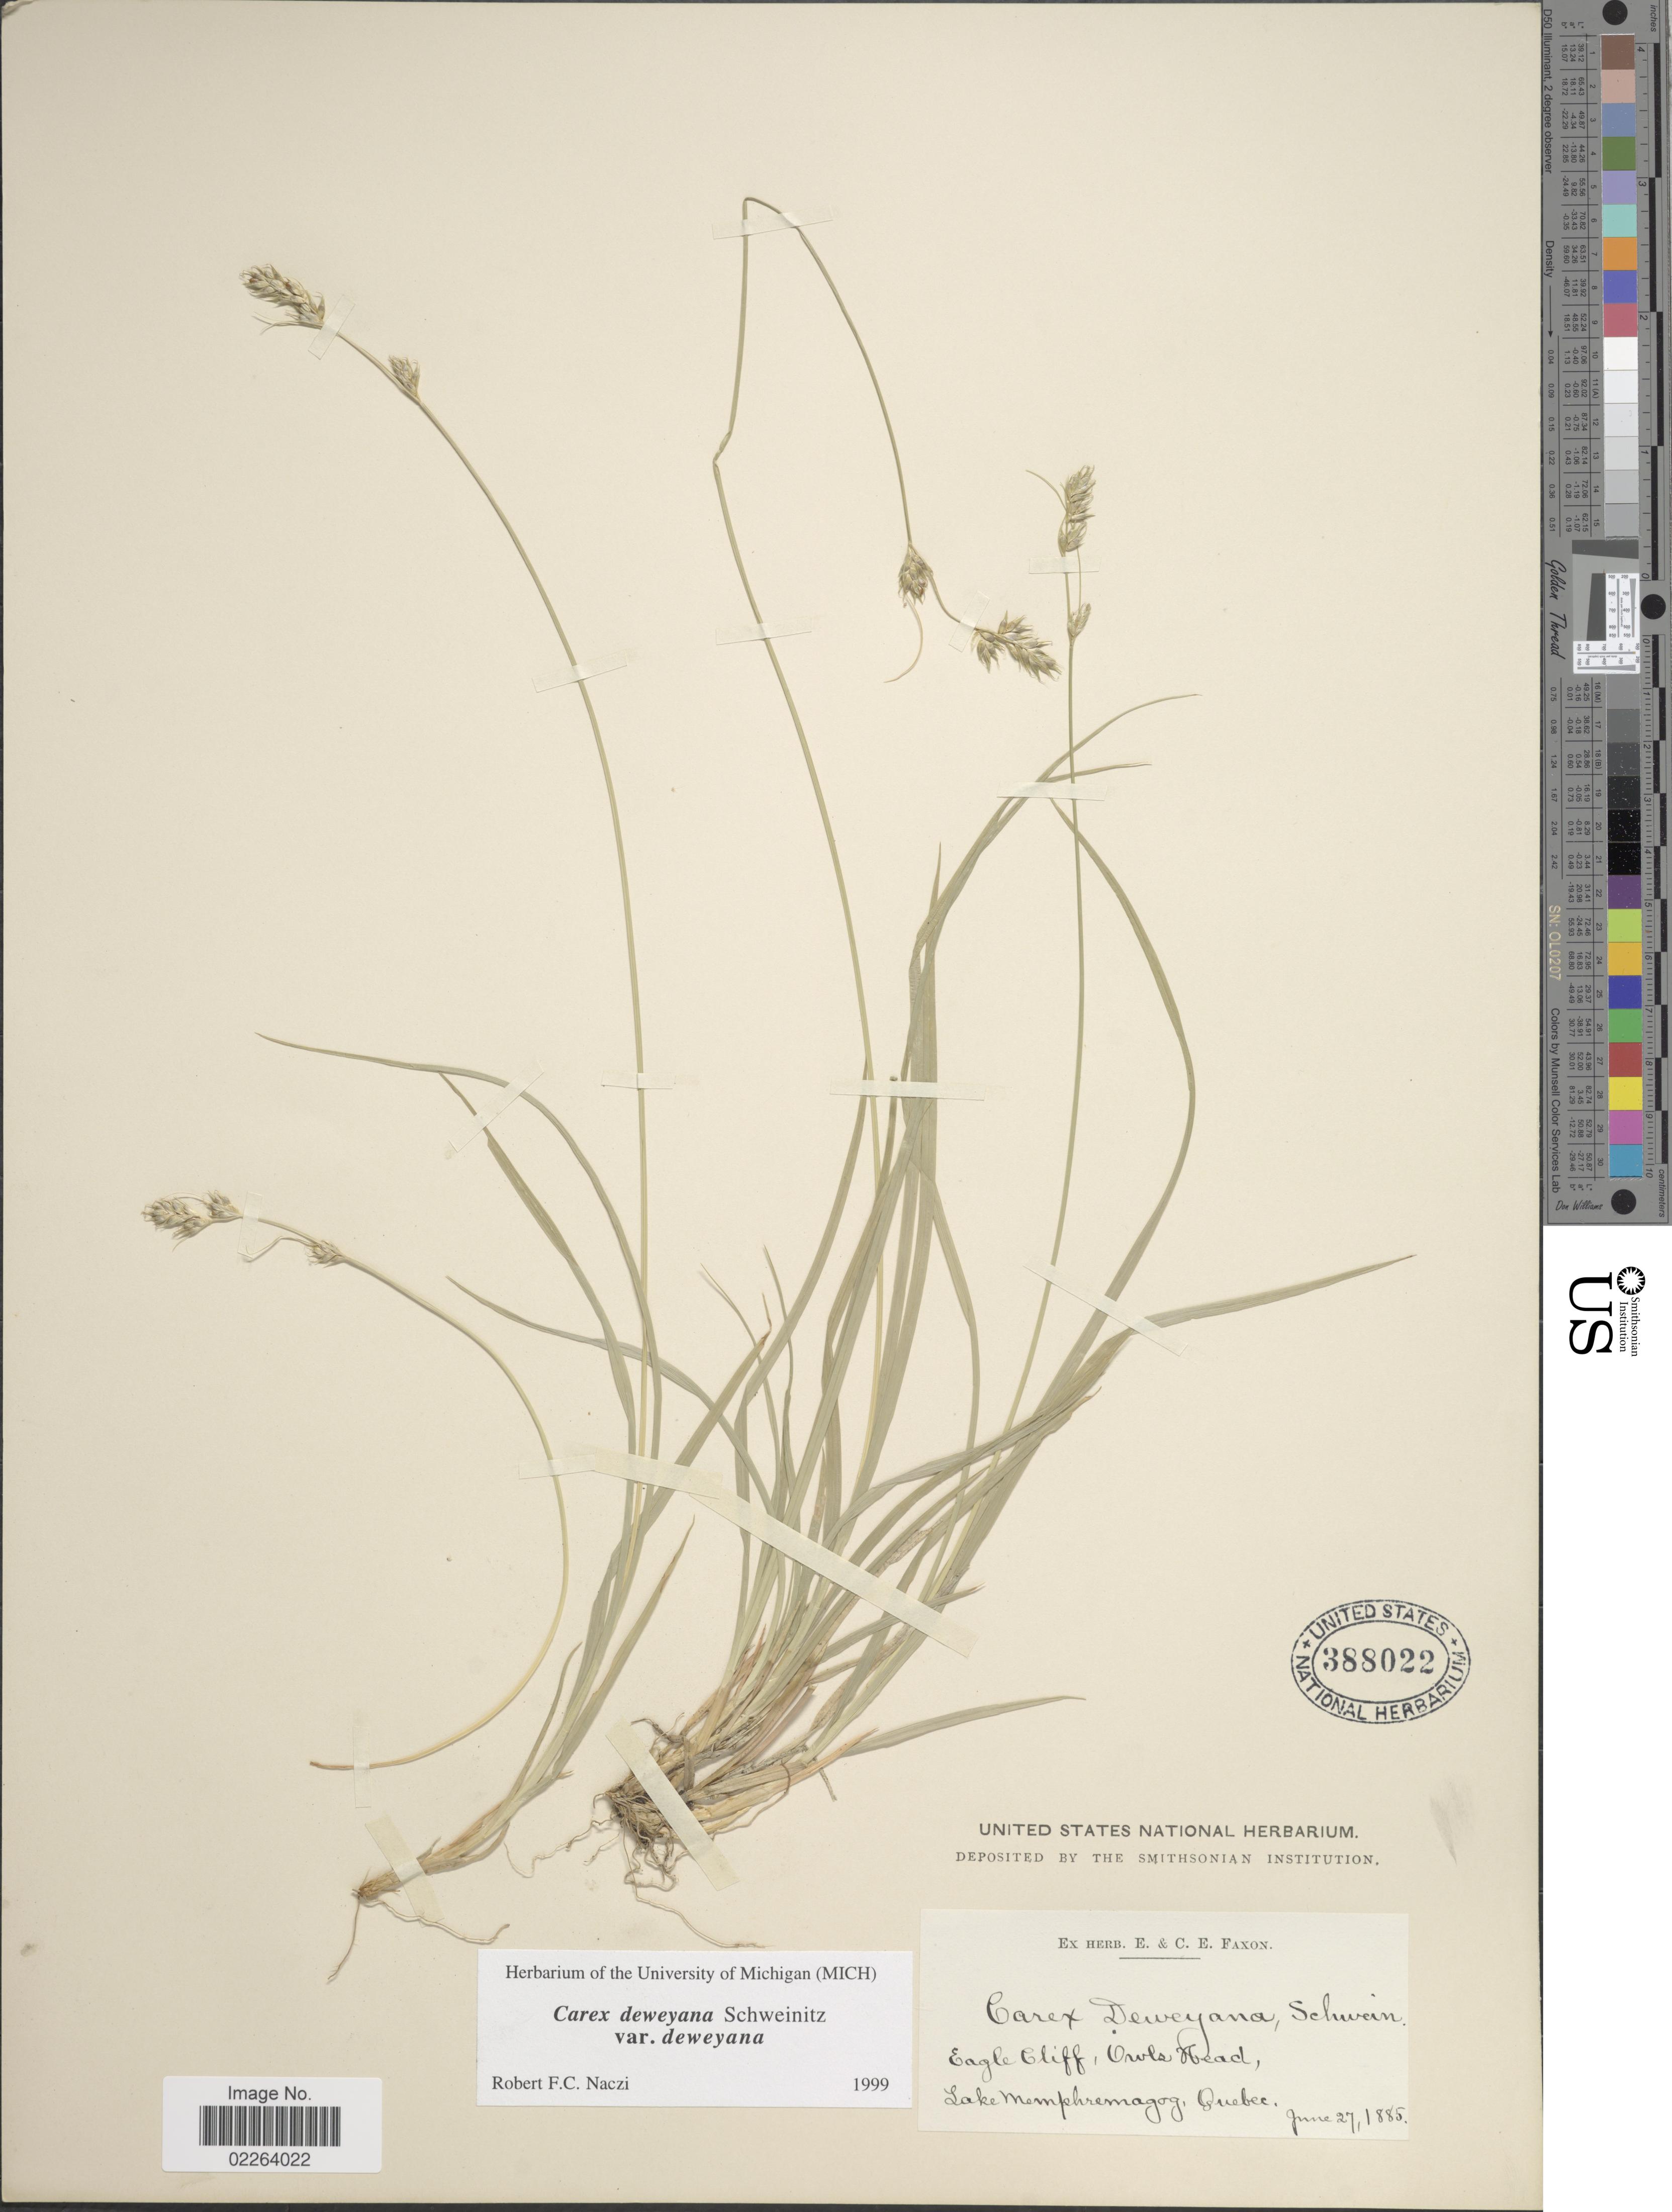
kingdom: Plantae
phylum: Tracheophyta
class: Liliopsida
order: Poales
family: Cyperaceae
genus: Carex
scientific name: Carex deweyana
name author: Schwein.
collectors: ex herb. E. & C.E. Faxon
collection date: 1885-06-27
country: Canada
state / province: Quebec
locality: Eagle Cliff, Owls Head, Lake Memphremagog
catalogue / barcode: US 388022